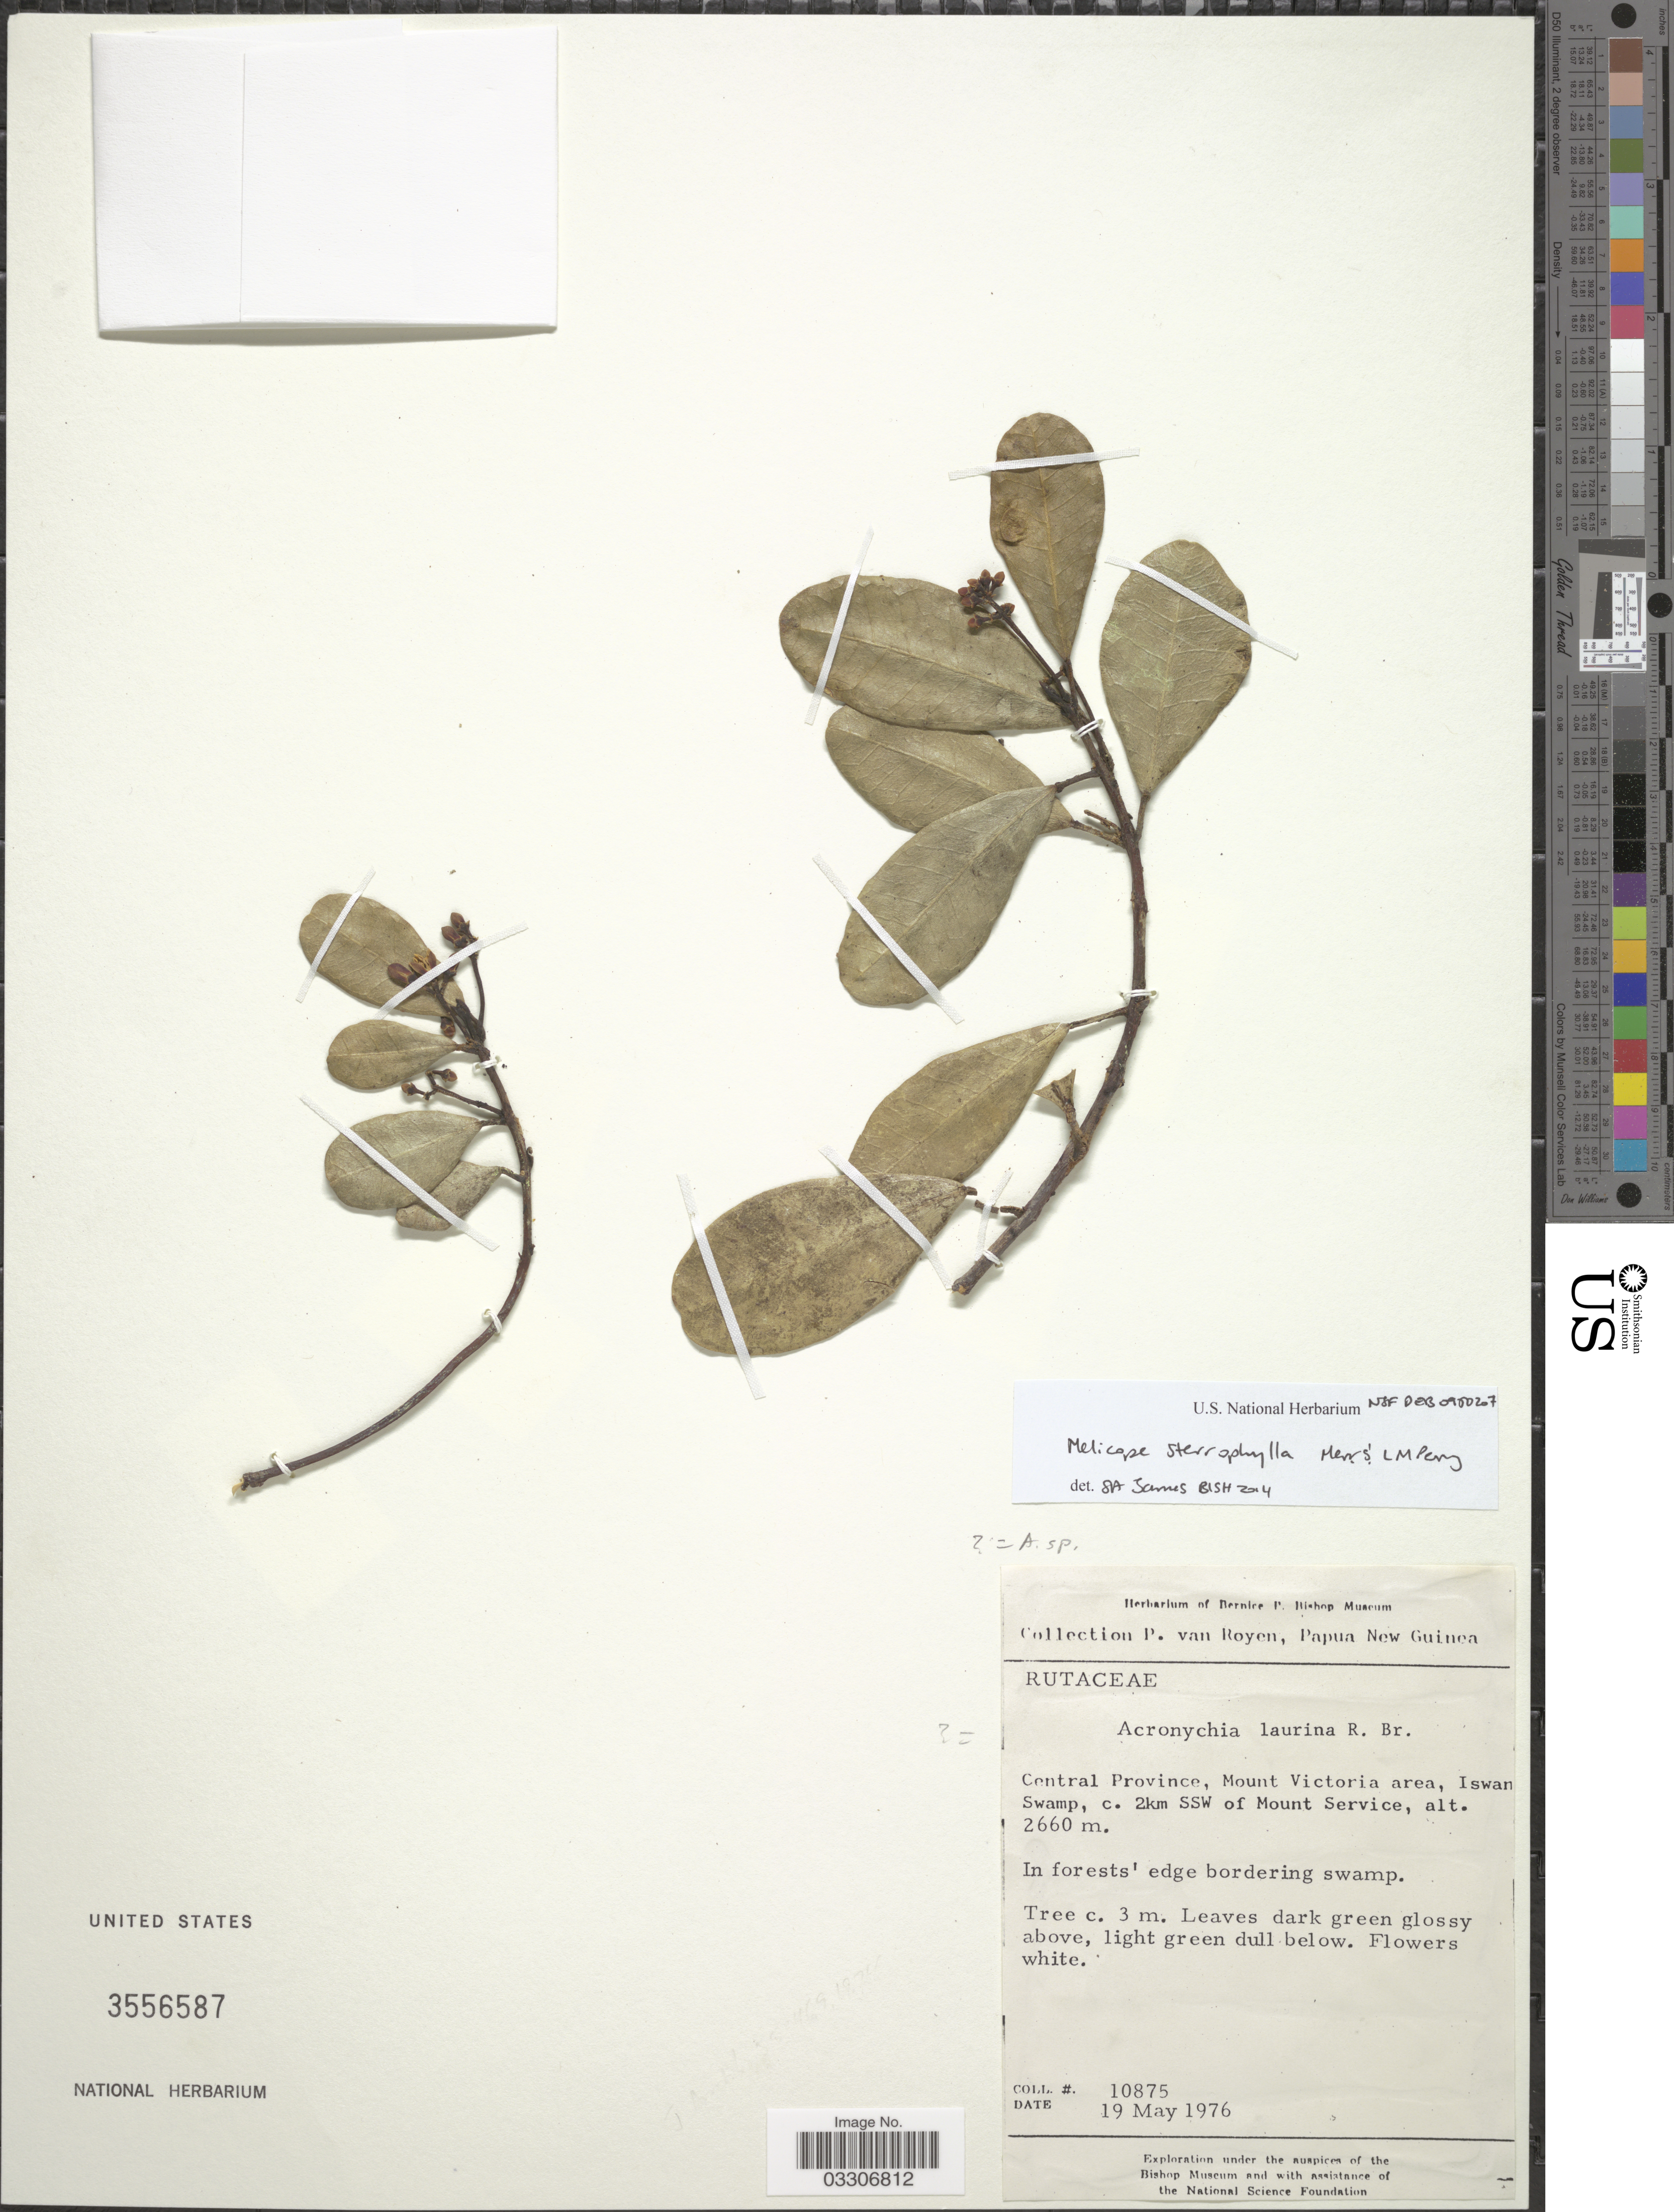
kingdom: Plantae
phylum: Tracheophyta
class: Magnoliopsida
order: Sapindales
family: Rutaceae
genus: Melicope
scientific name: Melicope sterrophylla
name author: Merr. & L.M. Perry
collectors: P. van Royen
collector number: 10875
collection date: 1976-05-19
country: Papua New Guinea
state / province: Central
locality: Mount Victoria area, Iswan Swamp, c. 2km SSW of Mount Service.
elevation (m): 2660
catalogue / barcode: US 3556587